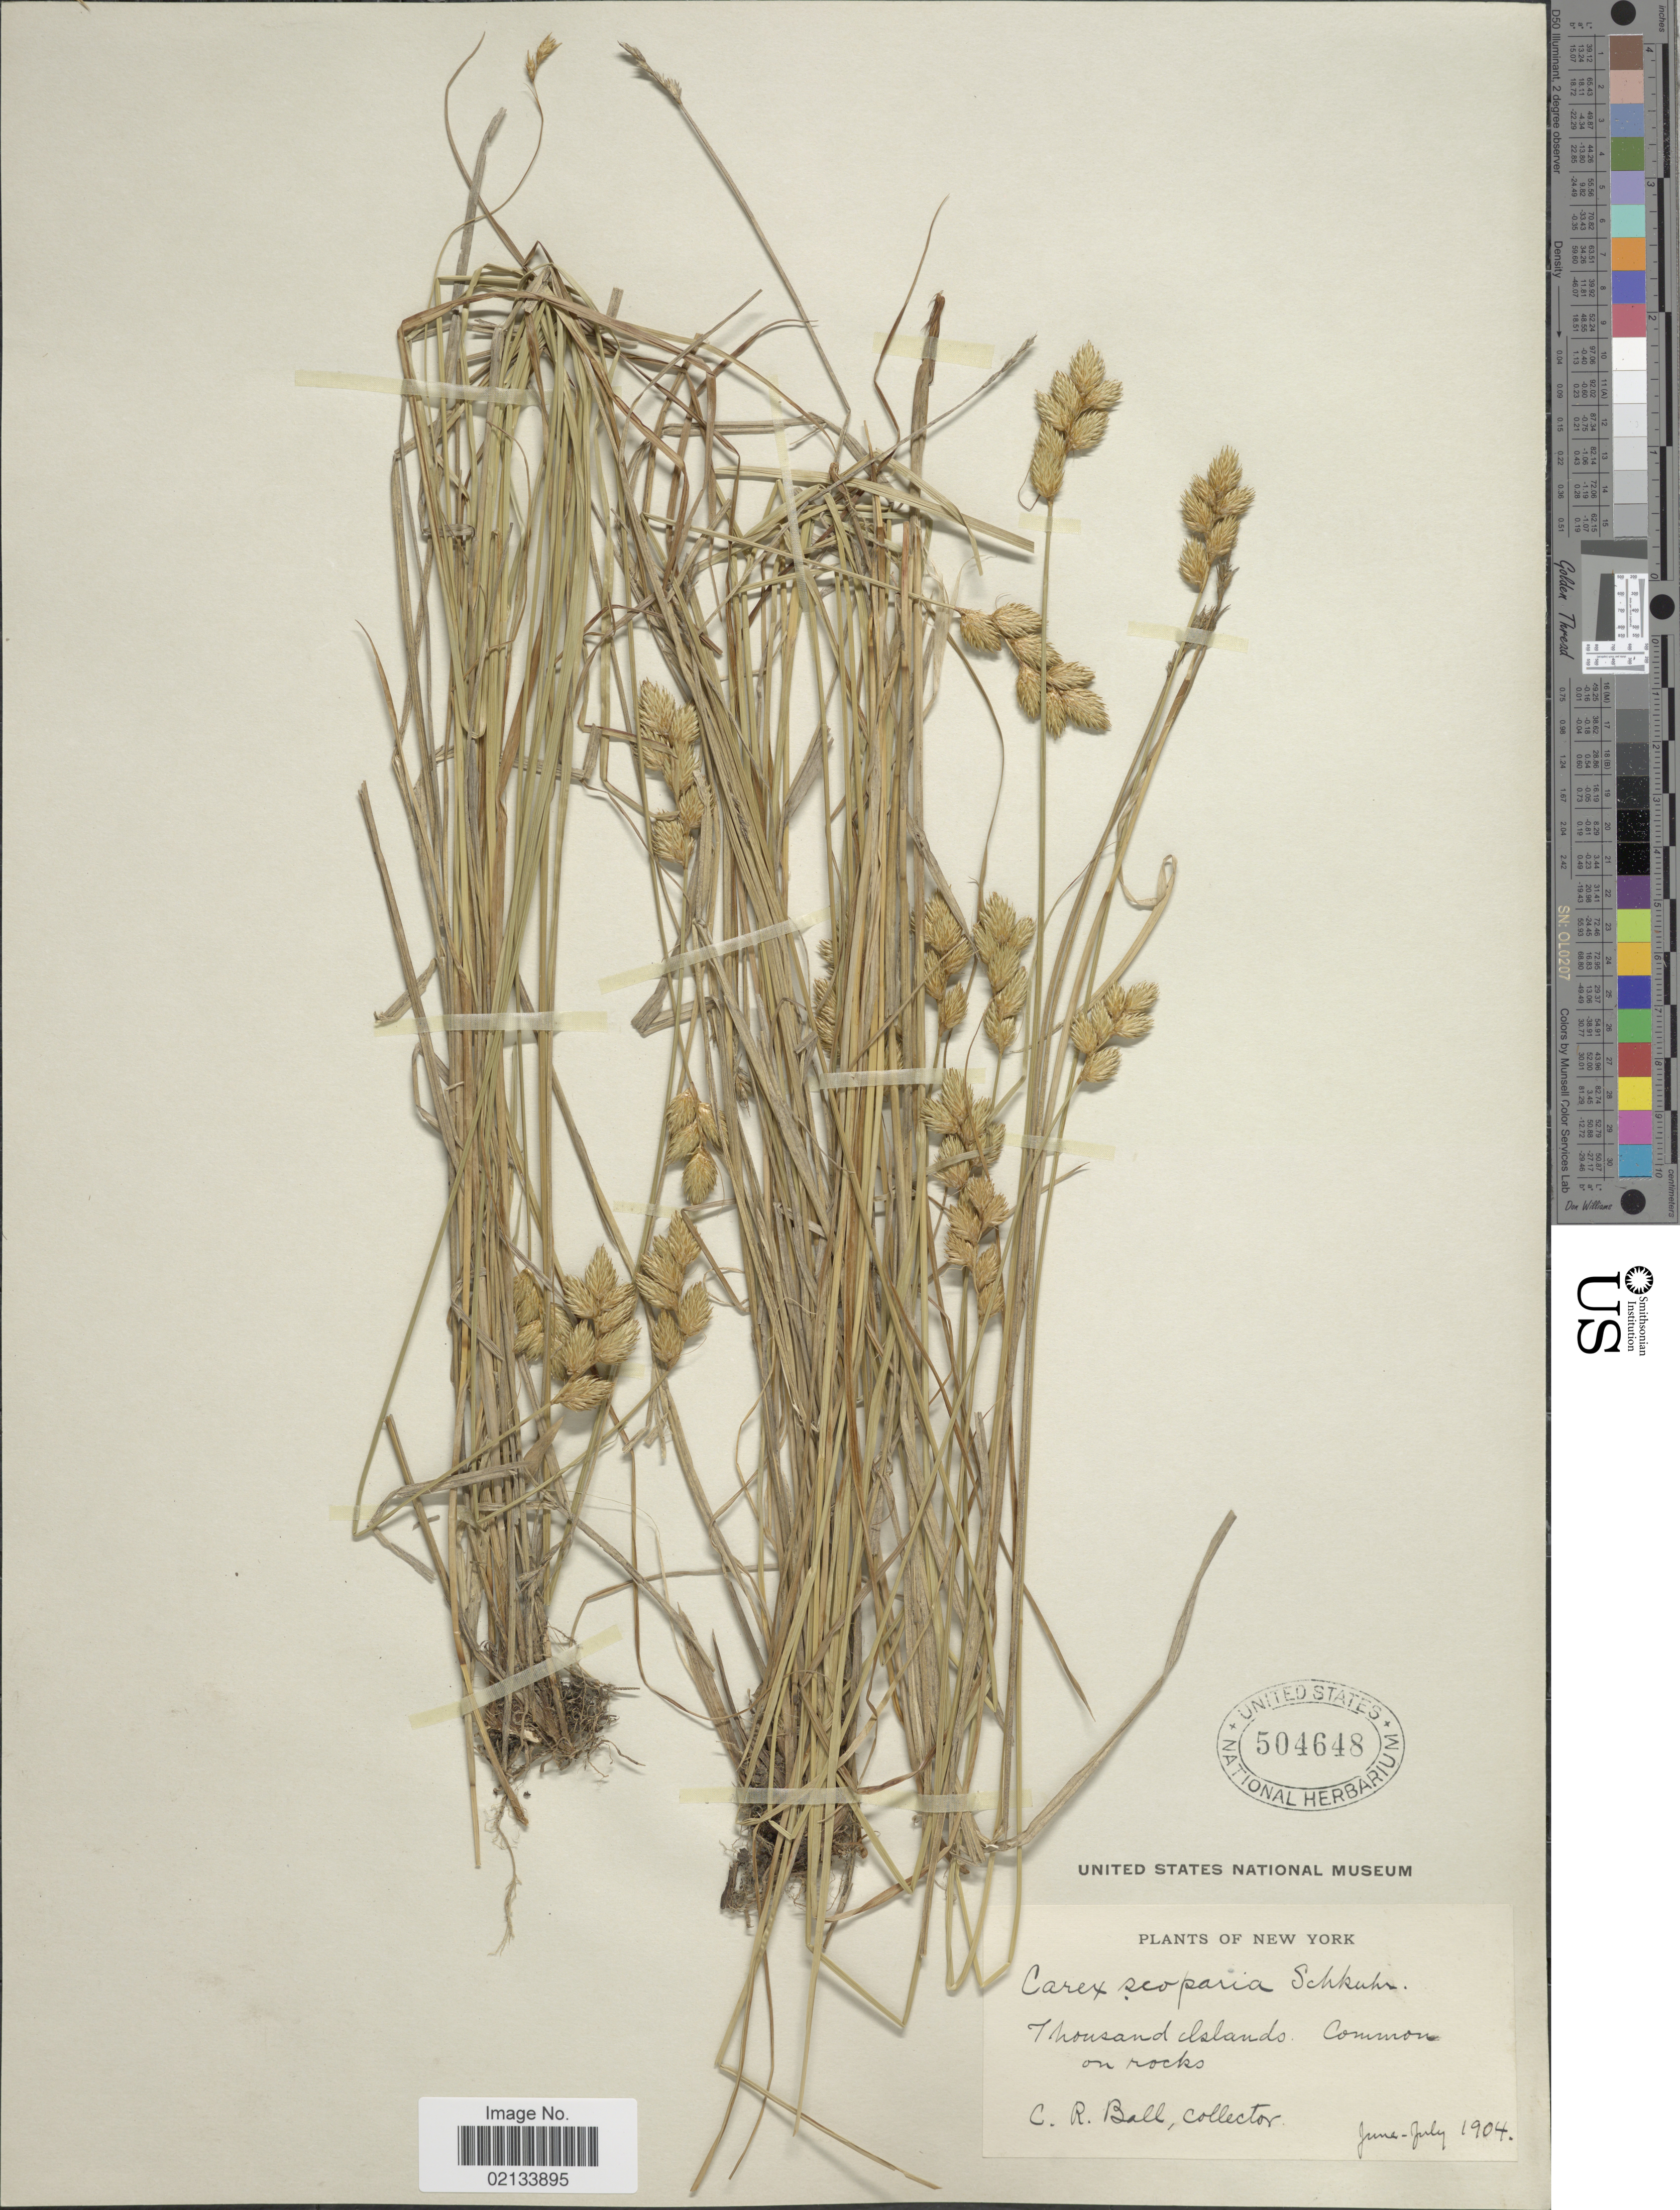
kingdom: Plantae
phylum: Tracheophyta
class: Liliopsida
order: Poales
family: Cyperaceae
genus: Carex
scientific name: Carex scoparia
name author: Schkuhr ex Willd.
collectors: C. R. Ball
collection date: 1904-06/1904-07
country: United States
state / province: New York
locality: Thousand Islands, common on rocks.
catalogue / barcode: US 504648